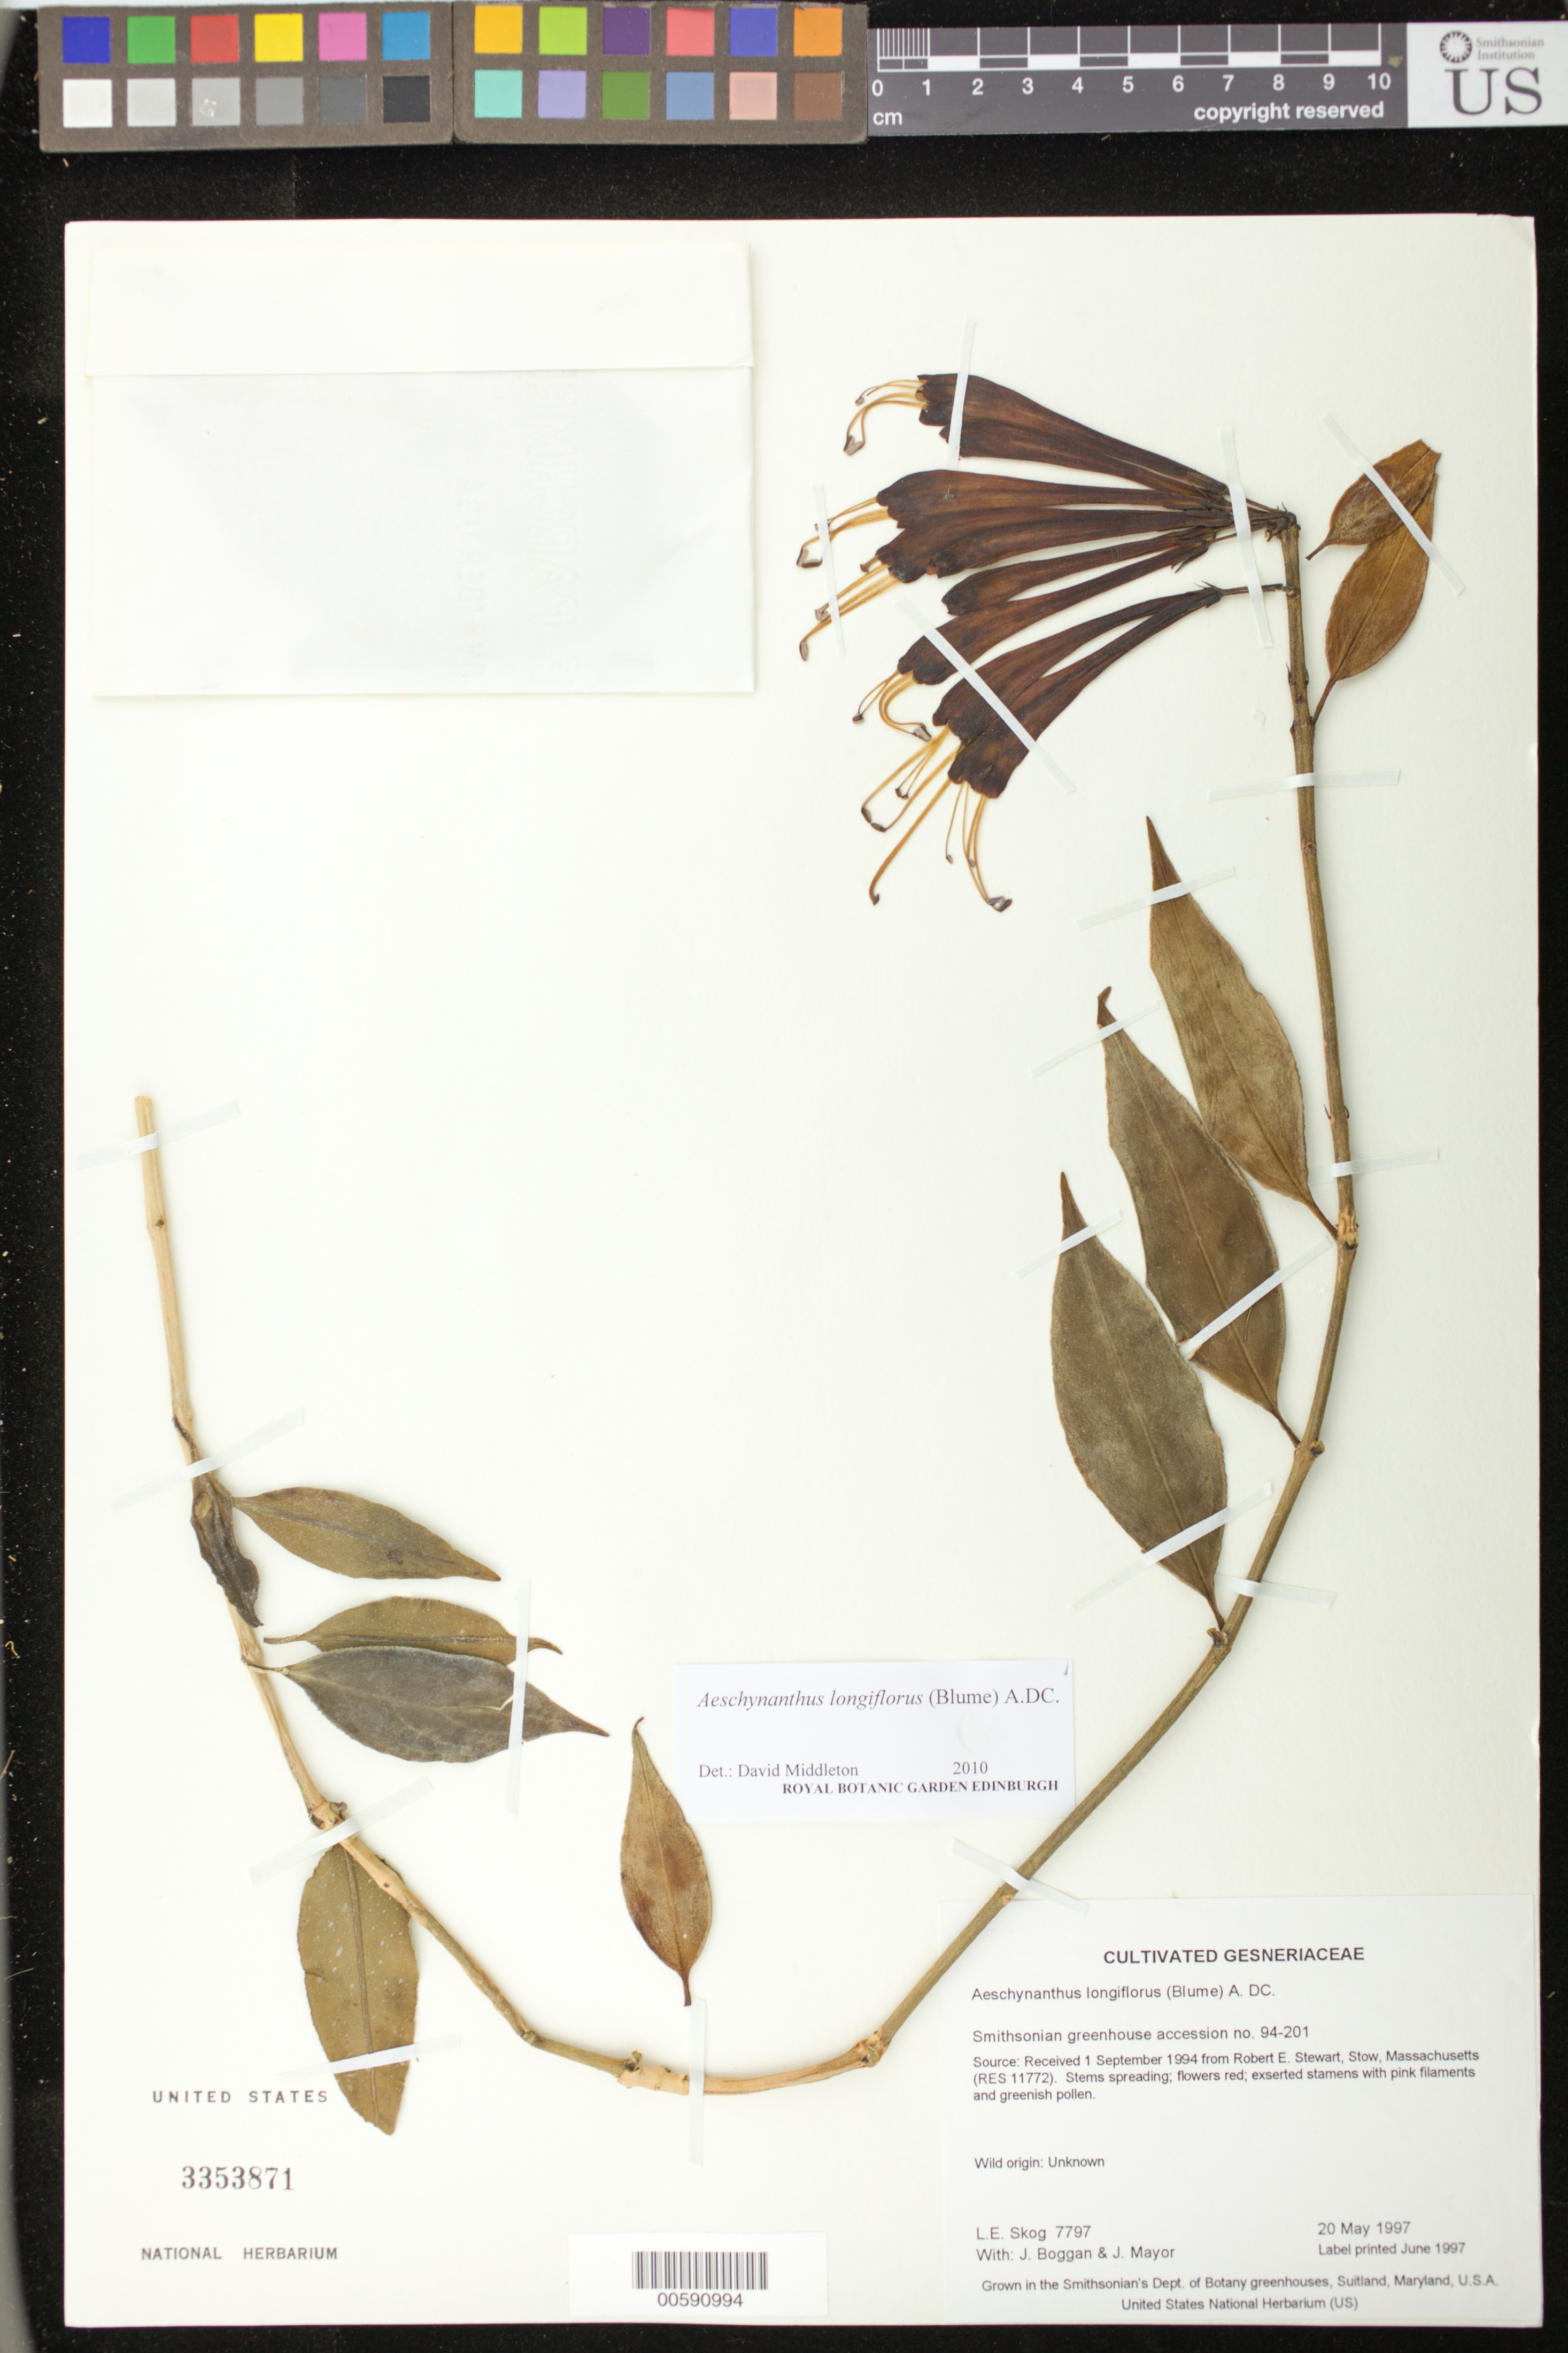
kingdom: Plantae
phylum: Tracheophyta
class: Magnoliopsida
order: Lamiales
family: Gesneriaceae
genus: Aeschynanthus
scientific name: Aeschynanthus longiflorus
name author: (Blume) A. DC.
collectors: L. E. Skog, J. K. Boggan & J. Mayor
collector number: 7797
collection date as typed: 20 May 1997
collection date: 1997-05-20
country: United States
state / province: Maryland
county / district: Prince George's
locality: Grown in the Smithsonian's Dept. of Botany greenhouses, Suitland, Maryland, U.S.A.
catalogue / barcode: US 3353871